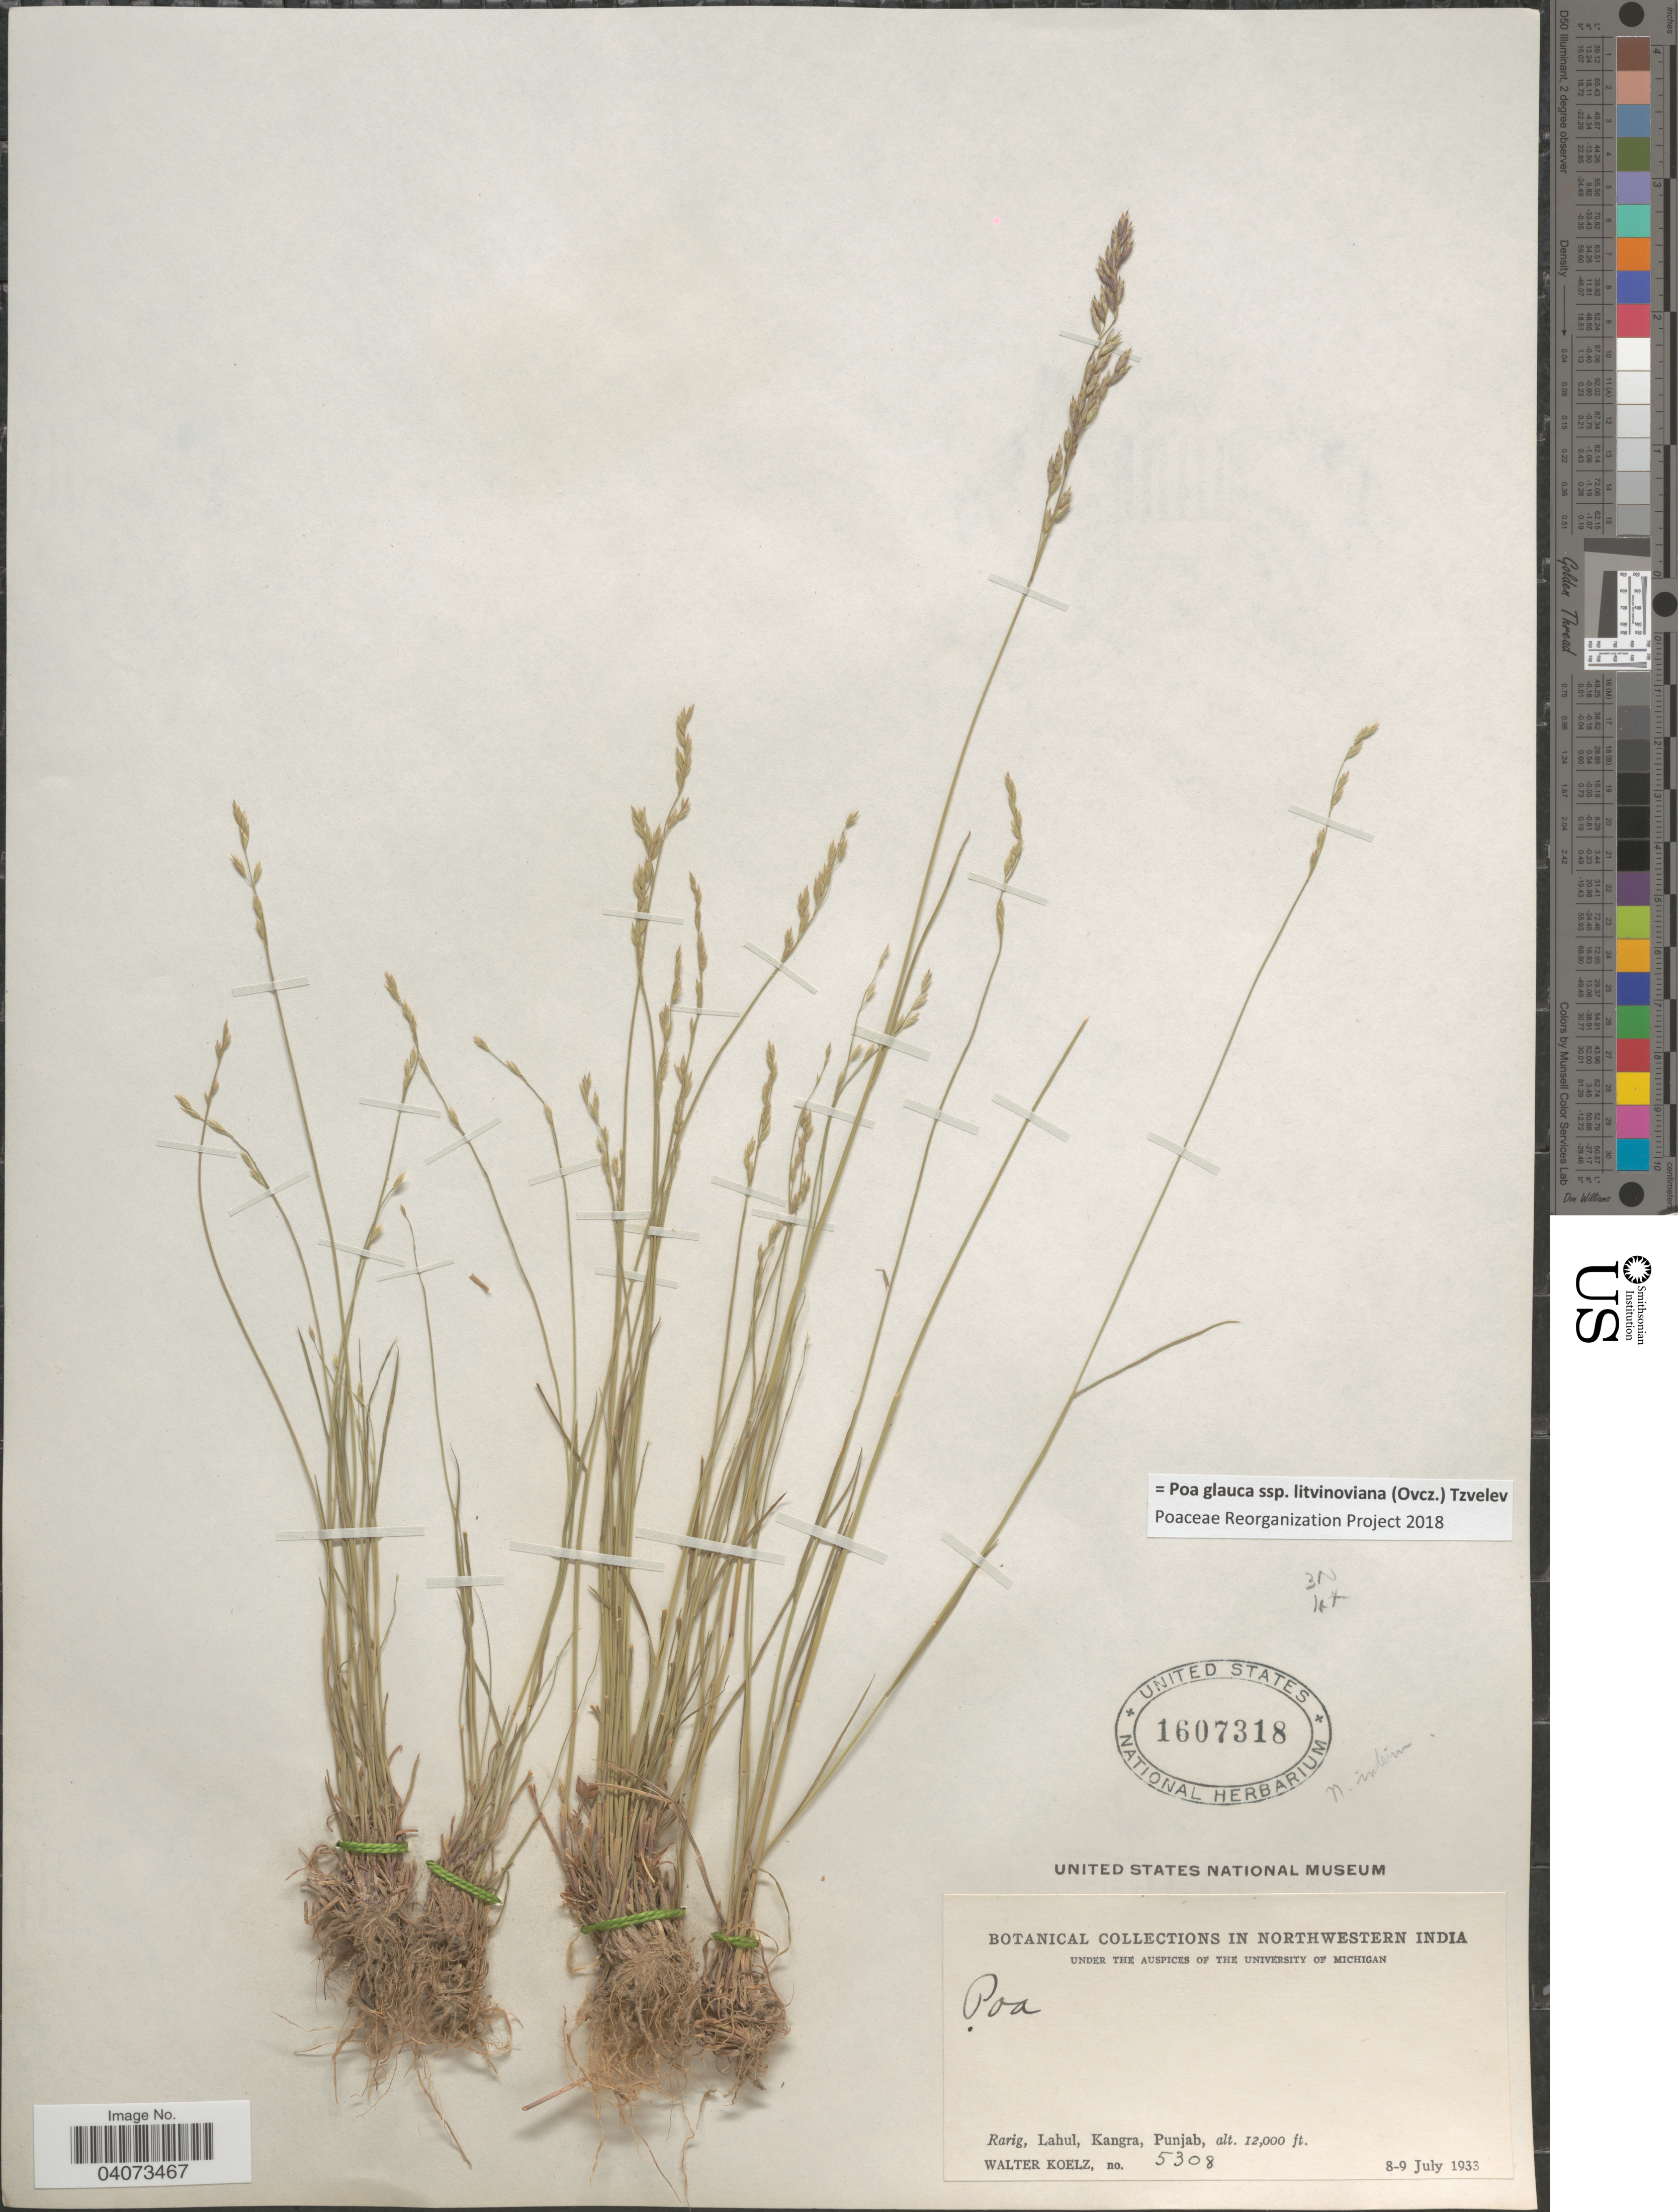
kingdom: Plantae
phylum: Tracheophyta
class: Liliopsida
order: Poales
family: Poaceae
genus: Poa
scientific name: Poa glauca subsp. litvinoviana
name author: (Ovcz.) Tzvelev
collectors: W. N. Koelz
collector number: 5308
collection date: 1933-07-08/1933-07-09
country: India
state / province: Punjab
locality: Northwestern India. Rarig, Lahul, Kangra.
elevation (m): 3658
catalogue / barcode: US 1607318